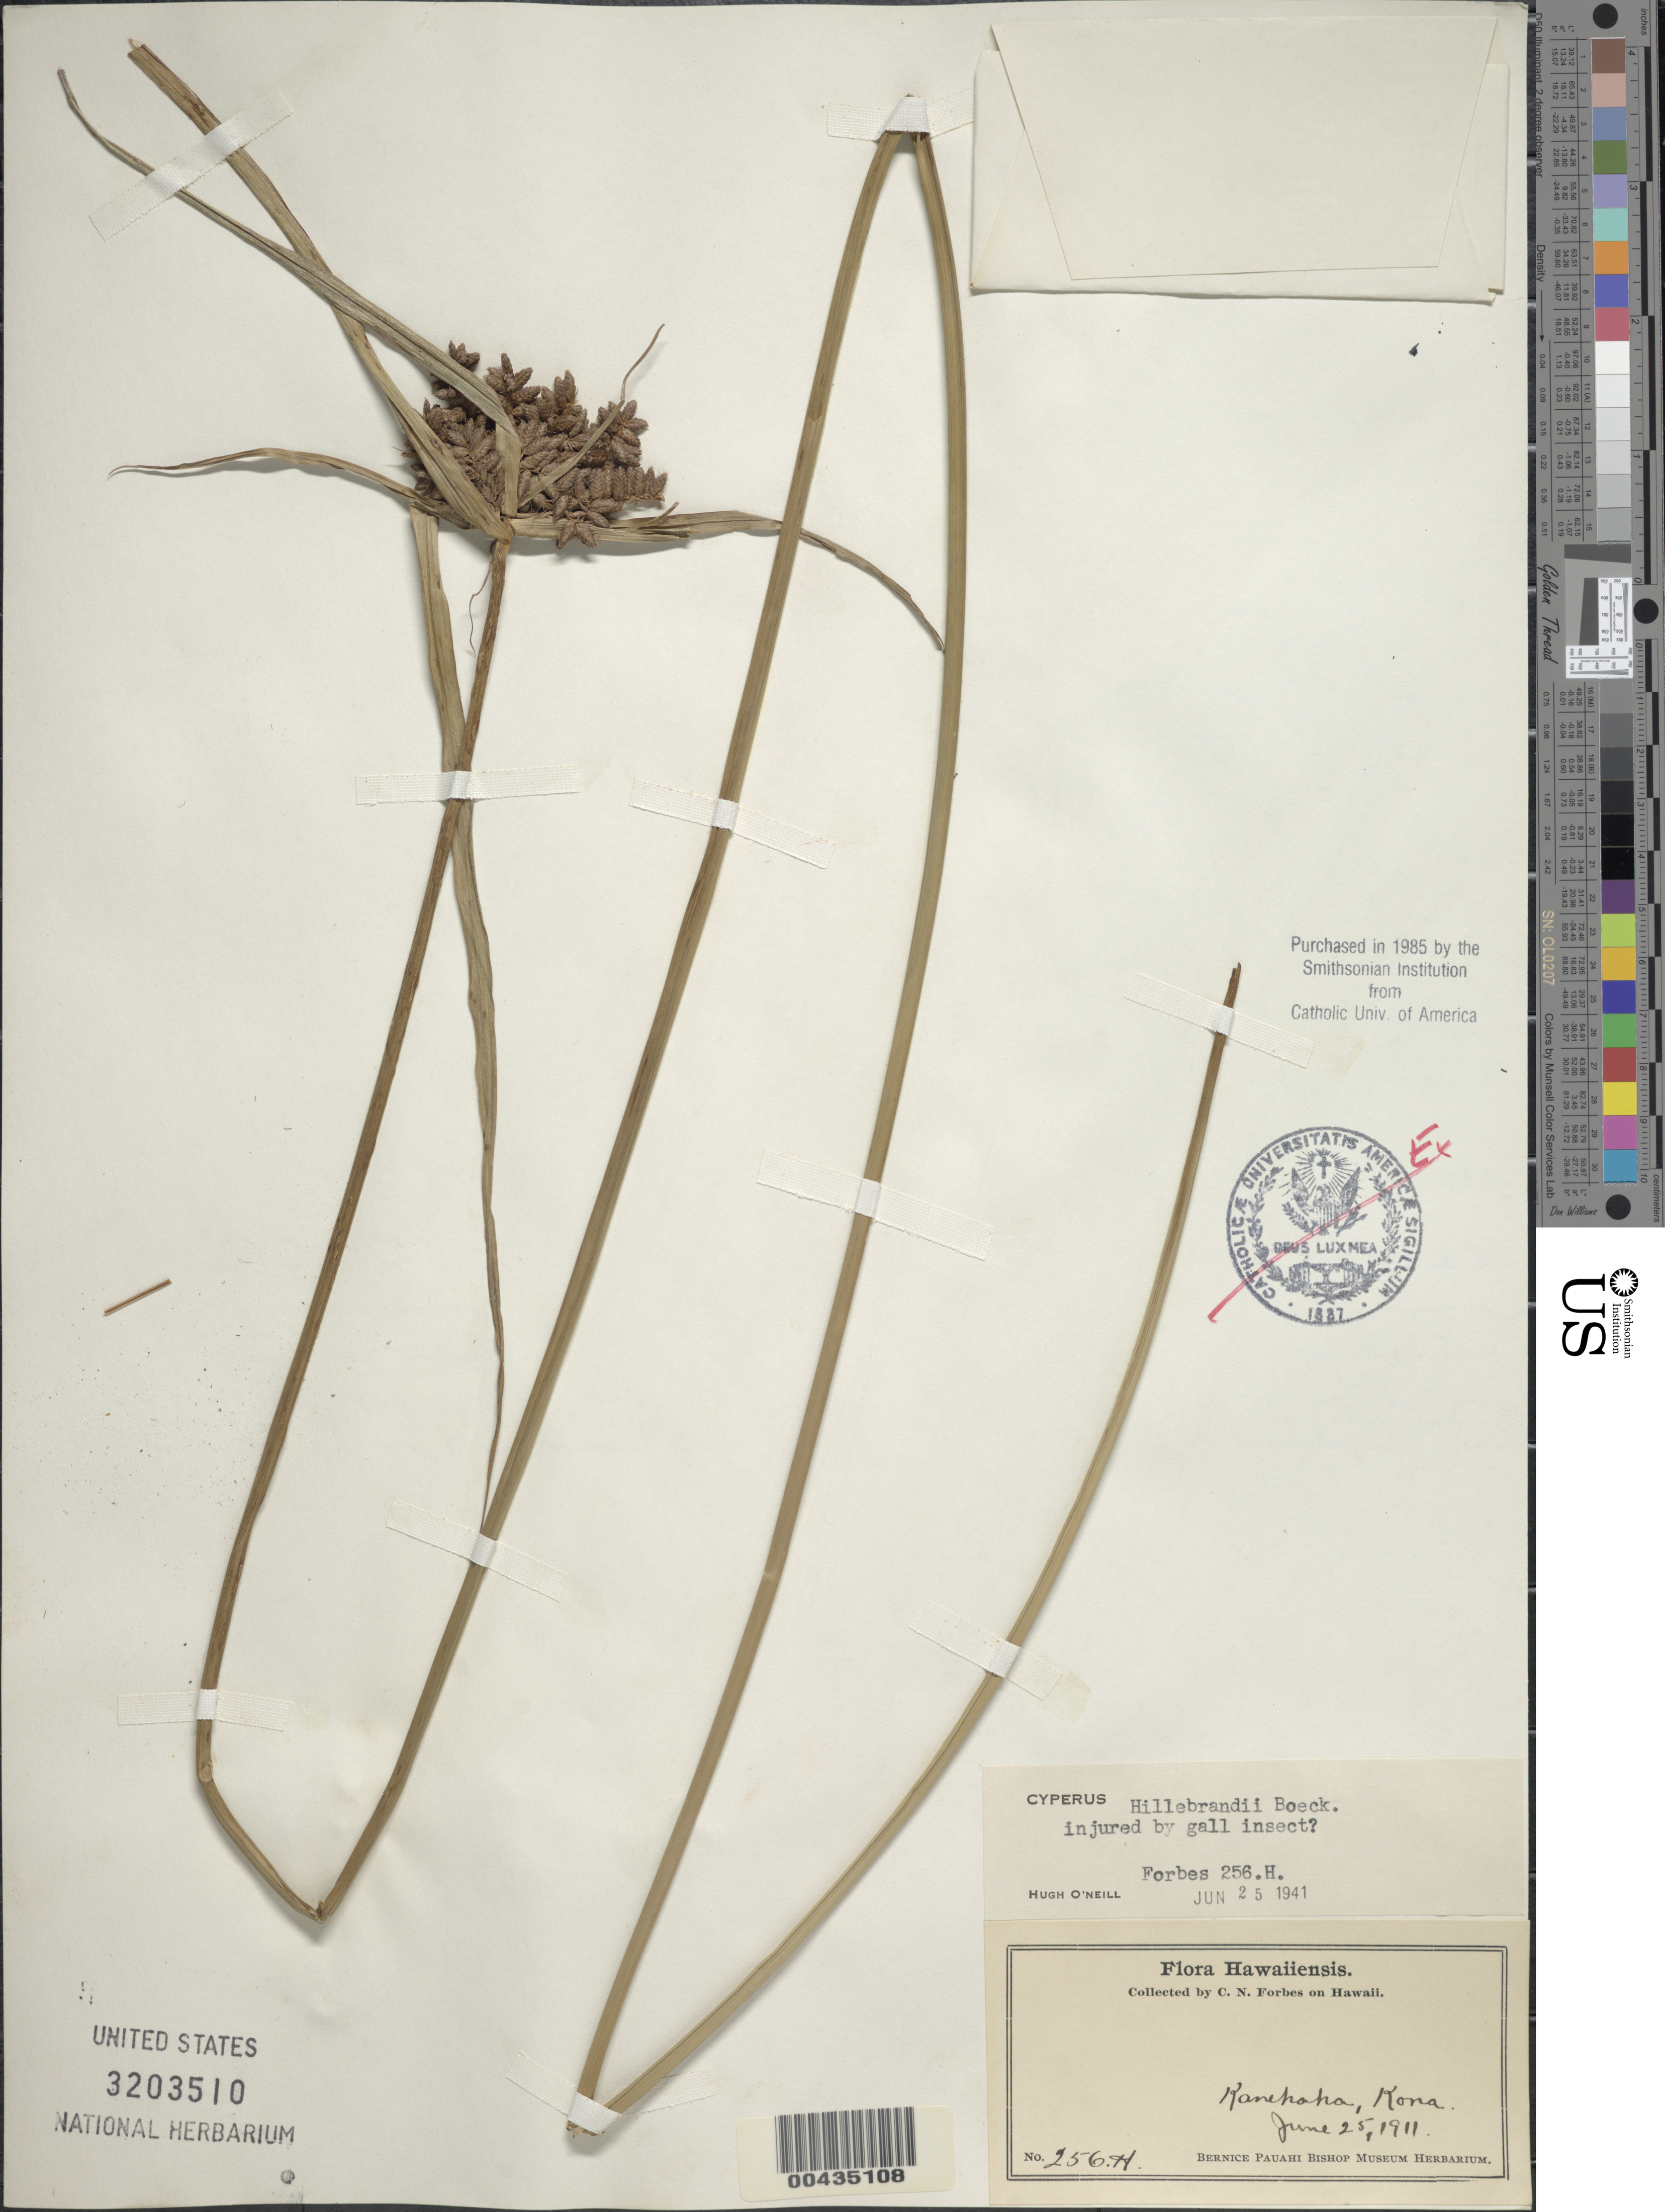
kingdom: Plantae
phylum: Tracheophyta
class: Liliopsida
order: Poales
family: Cyperaceae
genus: Cyperus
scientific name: Cyperus hillebrandii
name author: Boeckeler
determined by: O'Neill, Hugh T.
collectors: C. N. Forbes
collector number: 256.H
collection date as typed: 25 Jun 1911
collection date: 1911-06-25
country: United States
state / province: Hawaii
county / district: Hawaii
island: Hawaii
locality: Kanehaha, Kona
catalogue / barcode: US 3203510